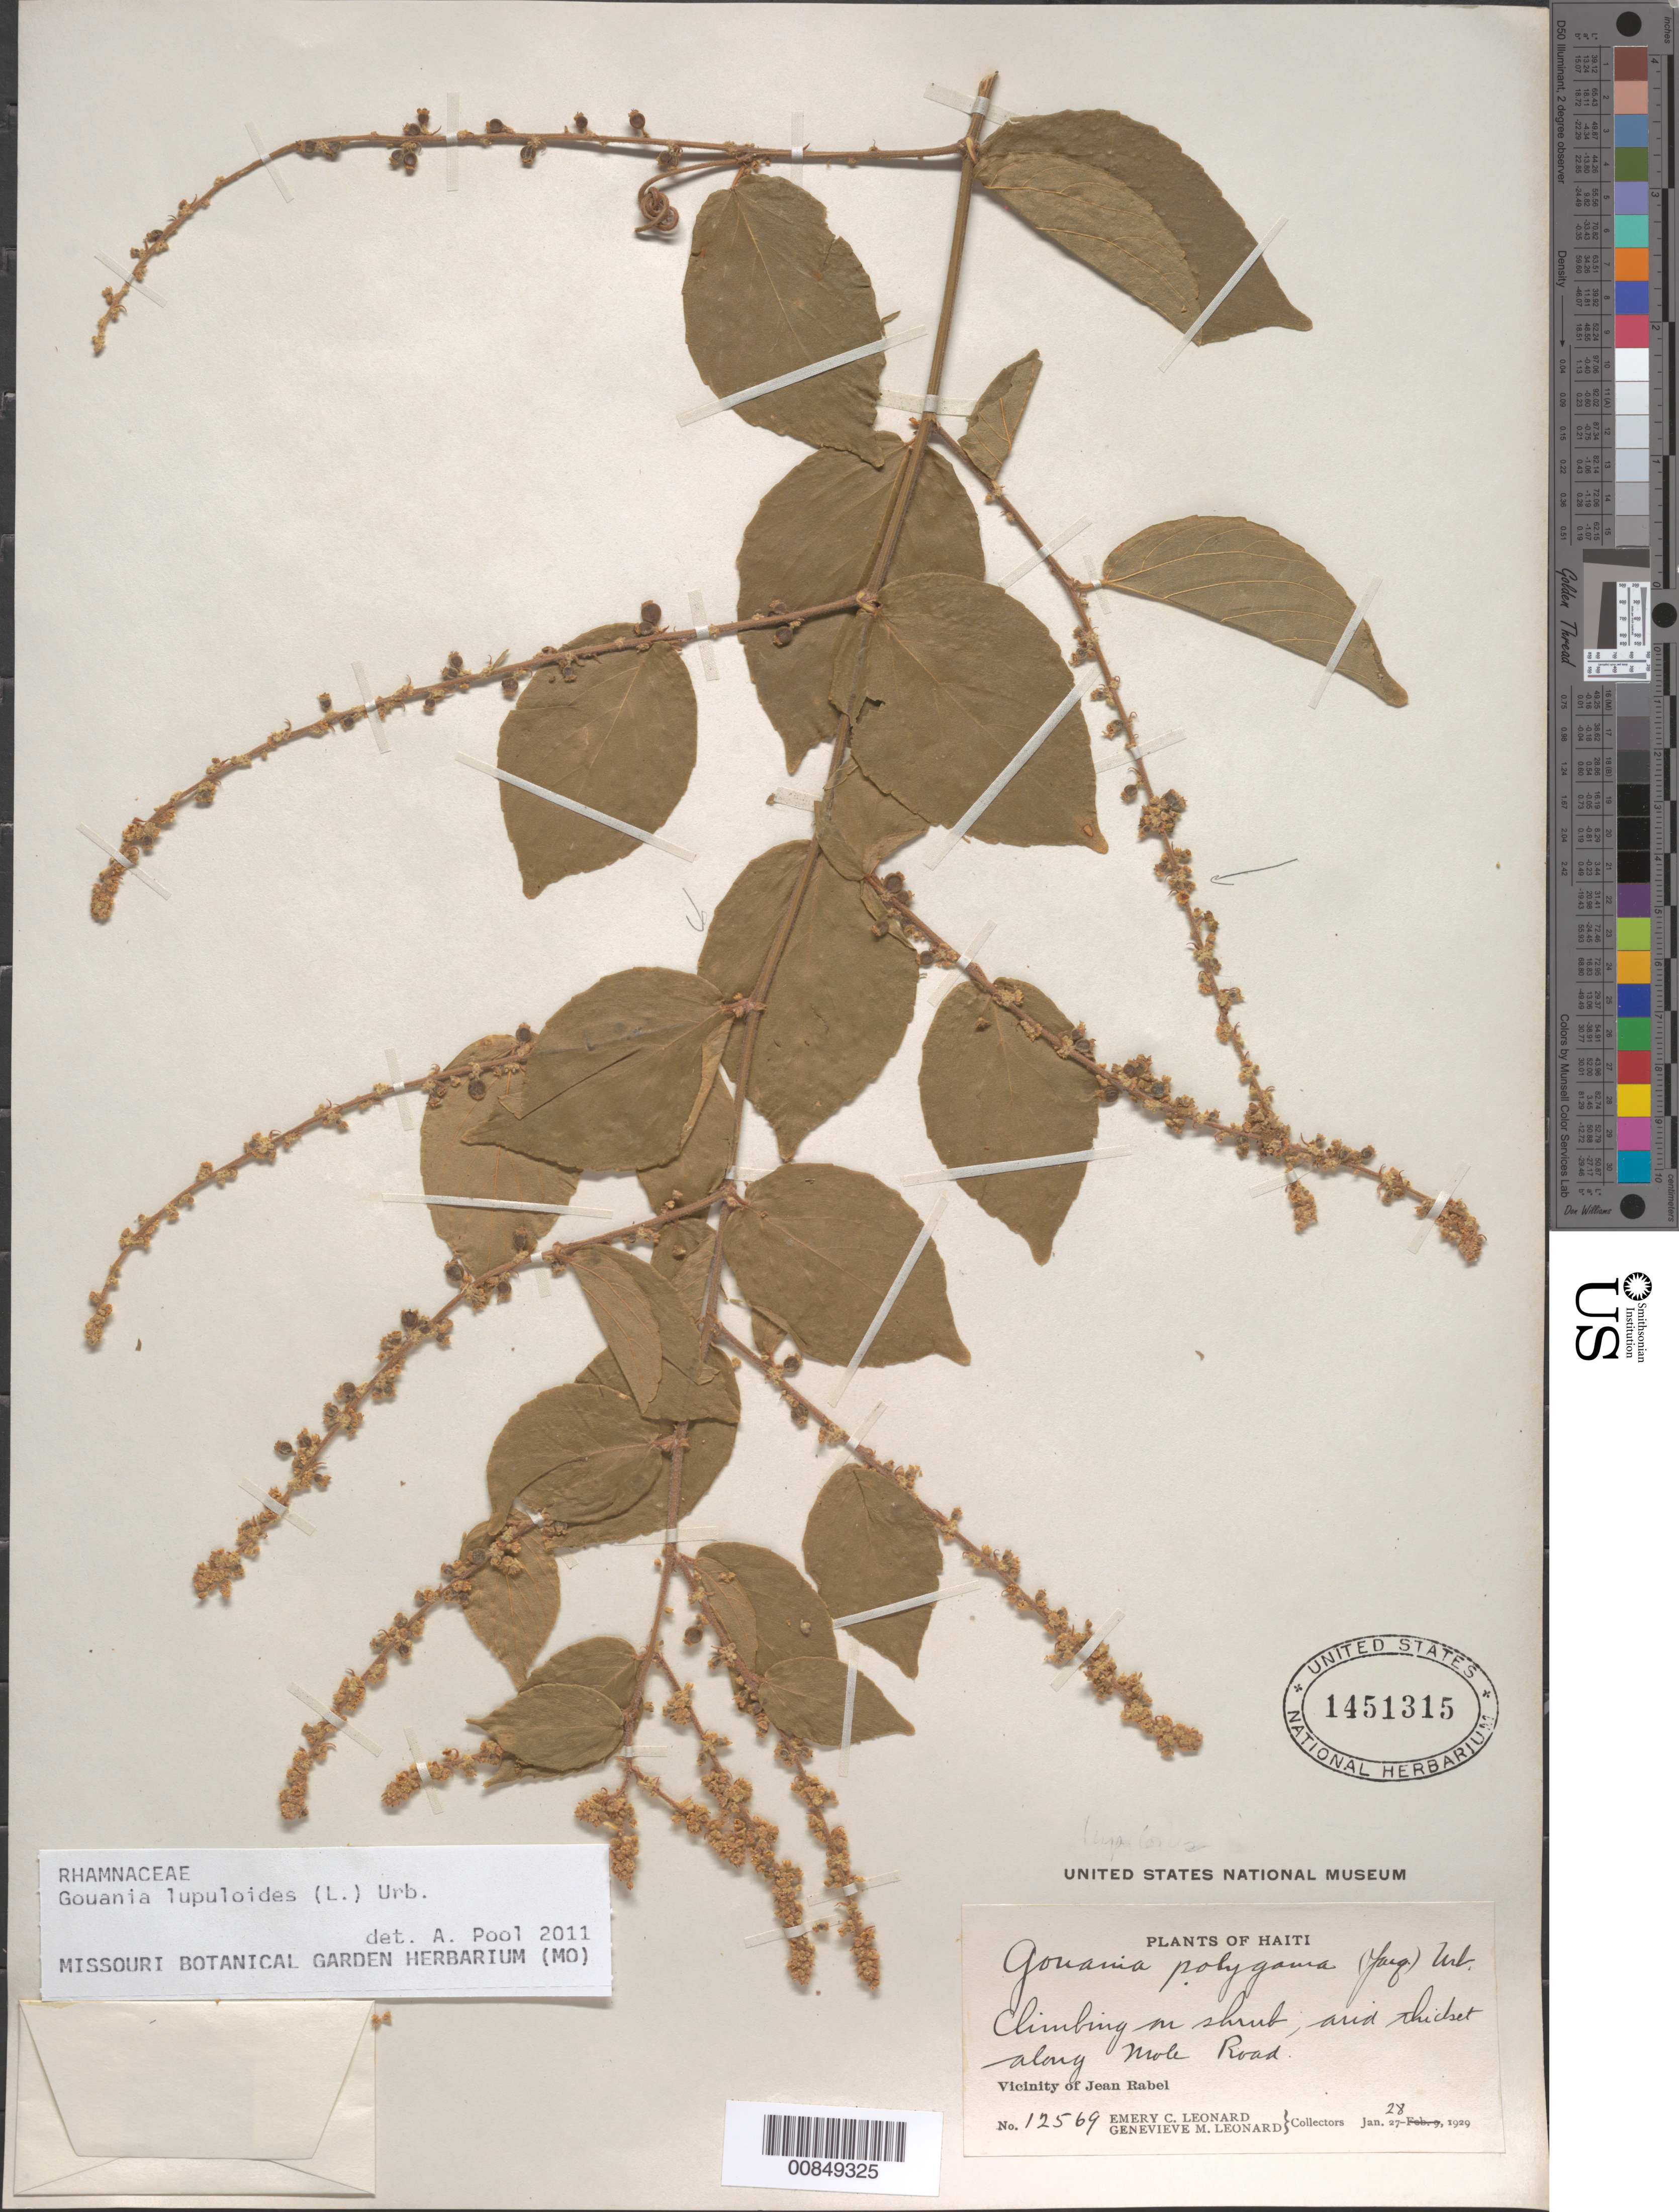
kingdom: Plantae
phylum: Tracheophyta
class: Magnoliopsida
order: Rosales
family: Rhamnaceae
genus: Gouania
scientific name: Gouania lupuloides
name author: (L.) Urb.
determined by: Pool, A., (MO), Missouri Botanical Garden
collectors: E. C. Leonard & G. M. Leonard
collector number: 12569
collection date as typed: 28 Jan 1929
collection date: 1929-01-28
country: Haiti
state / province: Nord-Ouest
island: Hispaniola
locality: Vicinity of Jean Rabel, along Mole Road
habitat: On shrub in arid thicket along road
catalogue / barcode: US 1451315